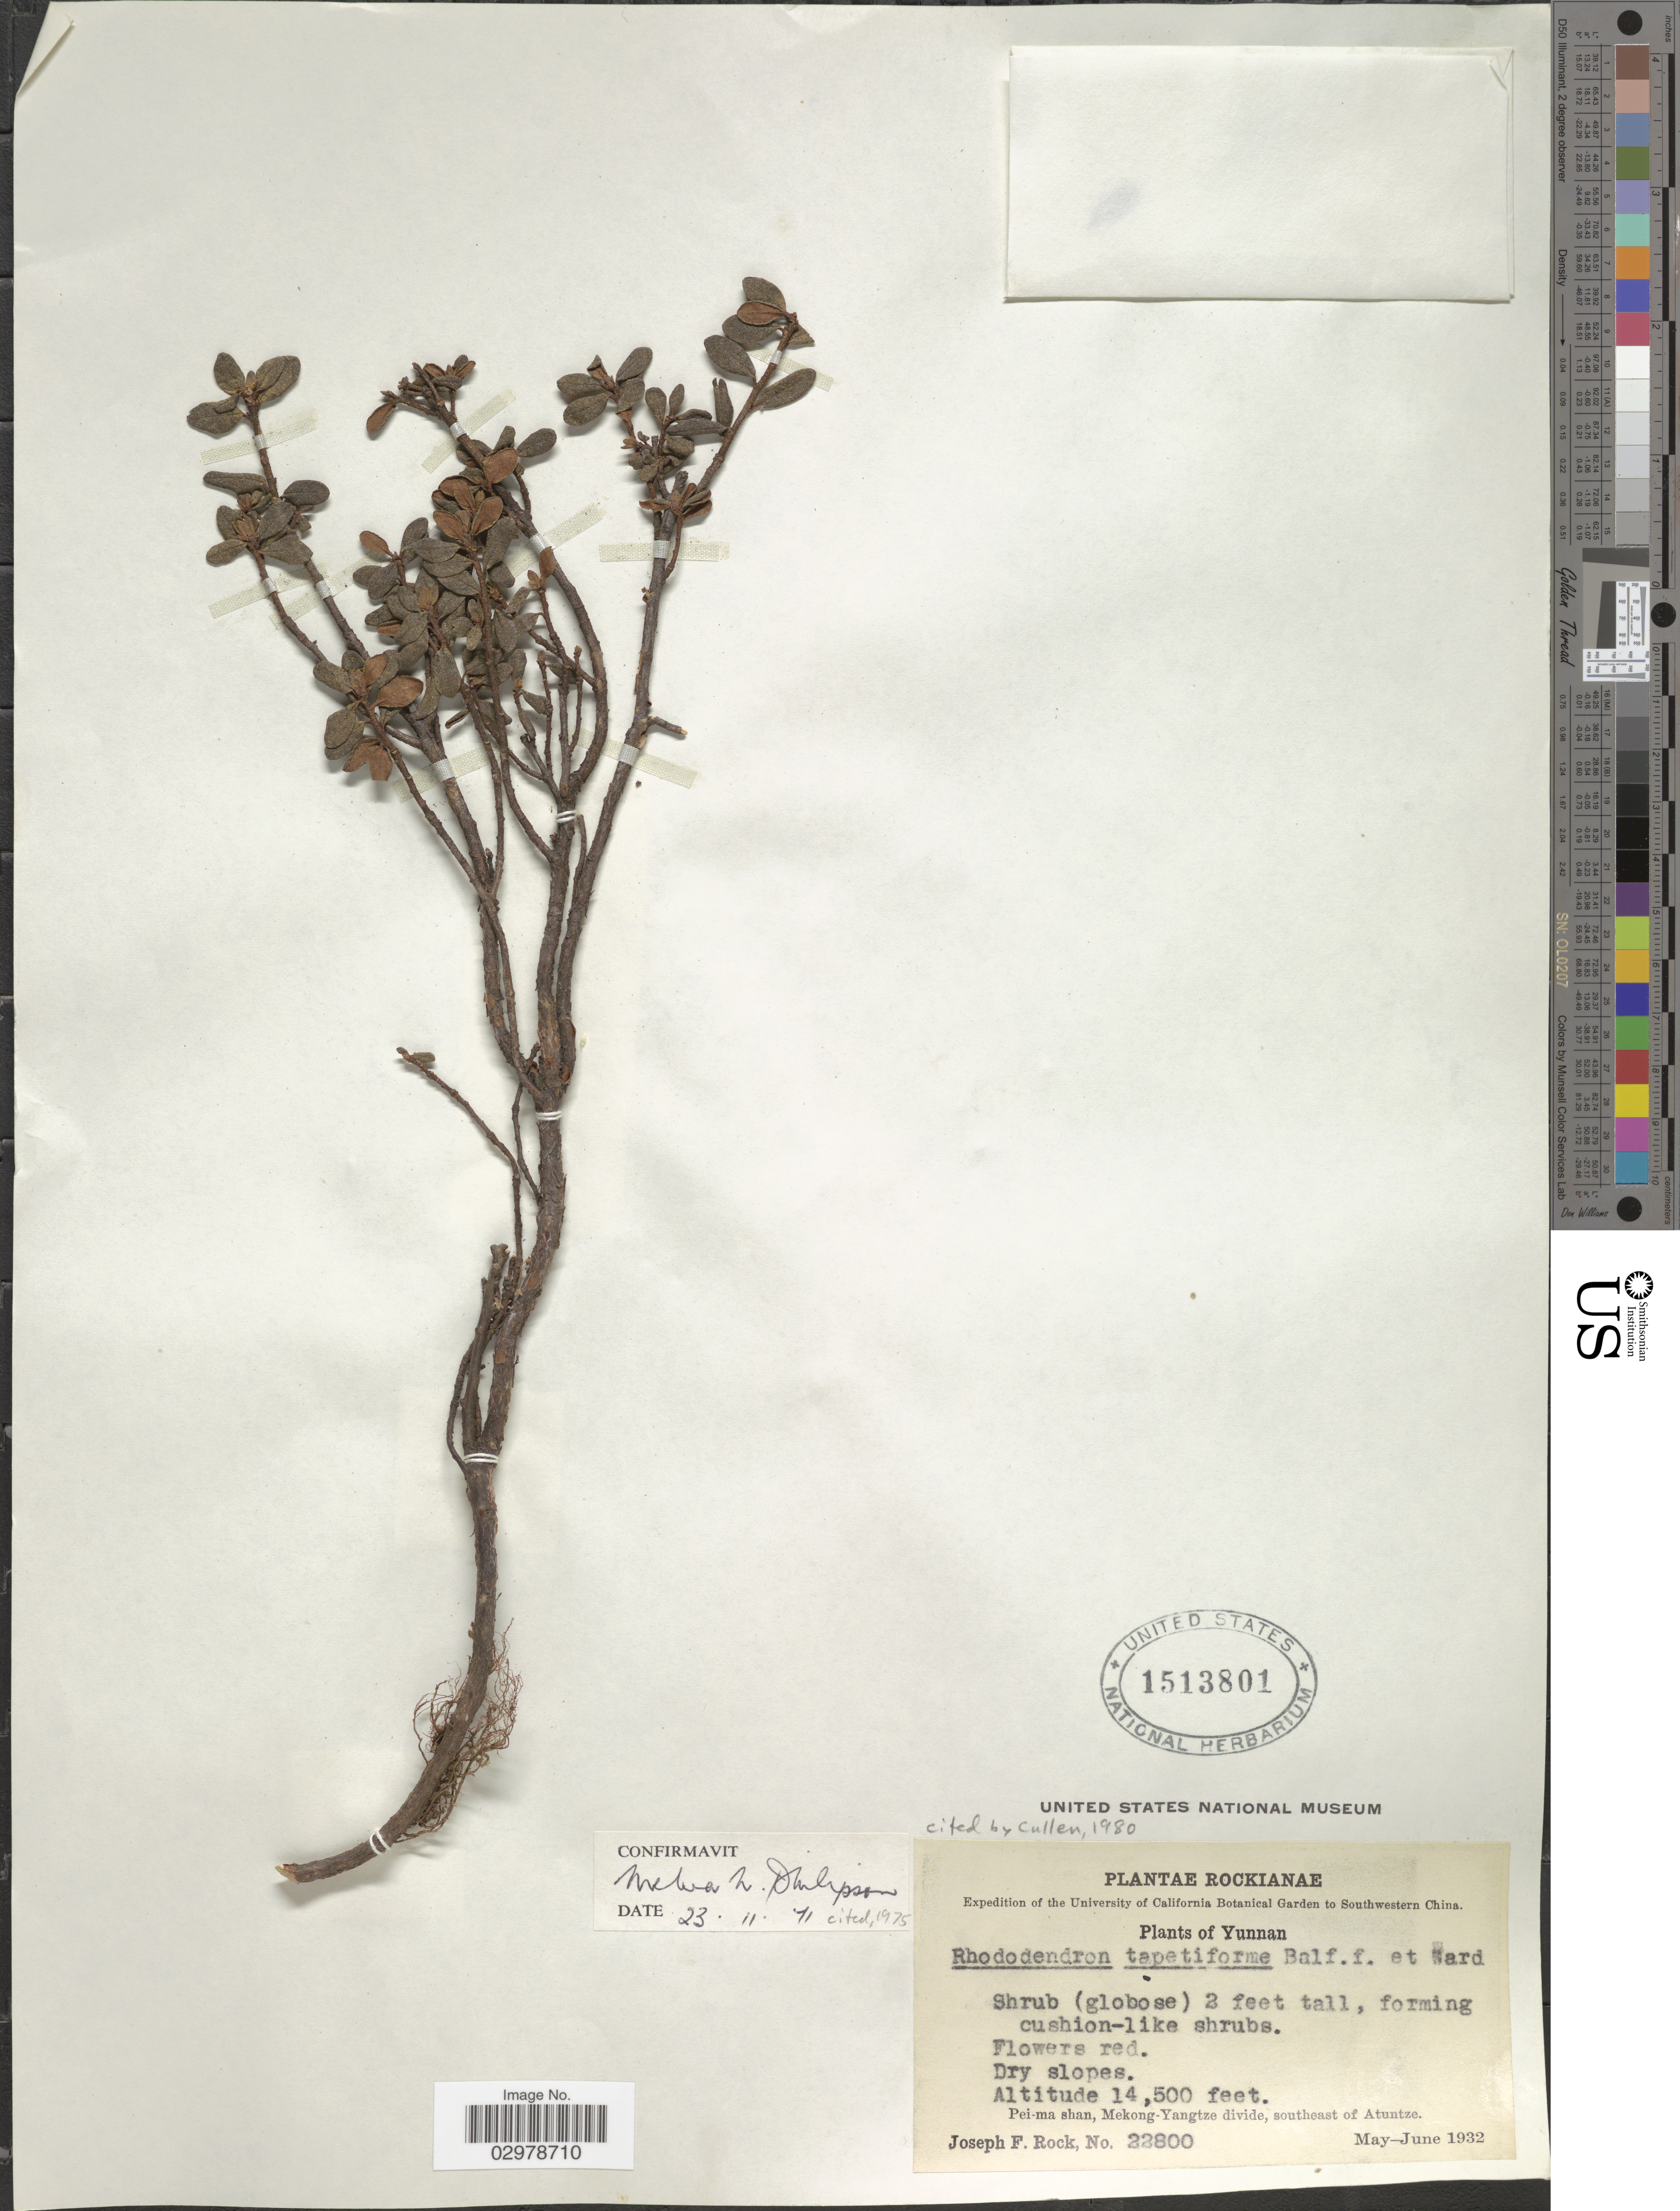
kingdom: Plantae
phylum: Tracheophyta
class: Magnoliopsida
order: Ericales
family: Ericaceae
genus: Rhododendron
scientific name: Rhododendron tapetiforme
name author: Balf. f. & Kingdon-Ward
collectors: J. F. Rock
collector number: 22800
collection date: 1932-05/1932-06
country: China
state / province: Yunnan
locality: Pei-ma shan, Mekong-Yangtze divide, southeast of Atuntze. Southwestern China.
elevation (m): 4420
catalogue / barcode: US 1513801